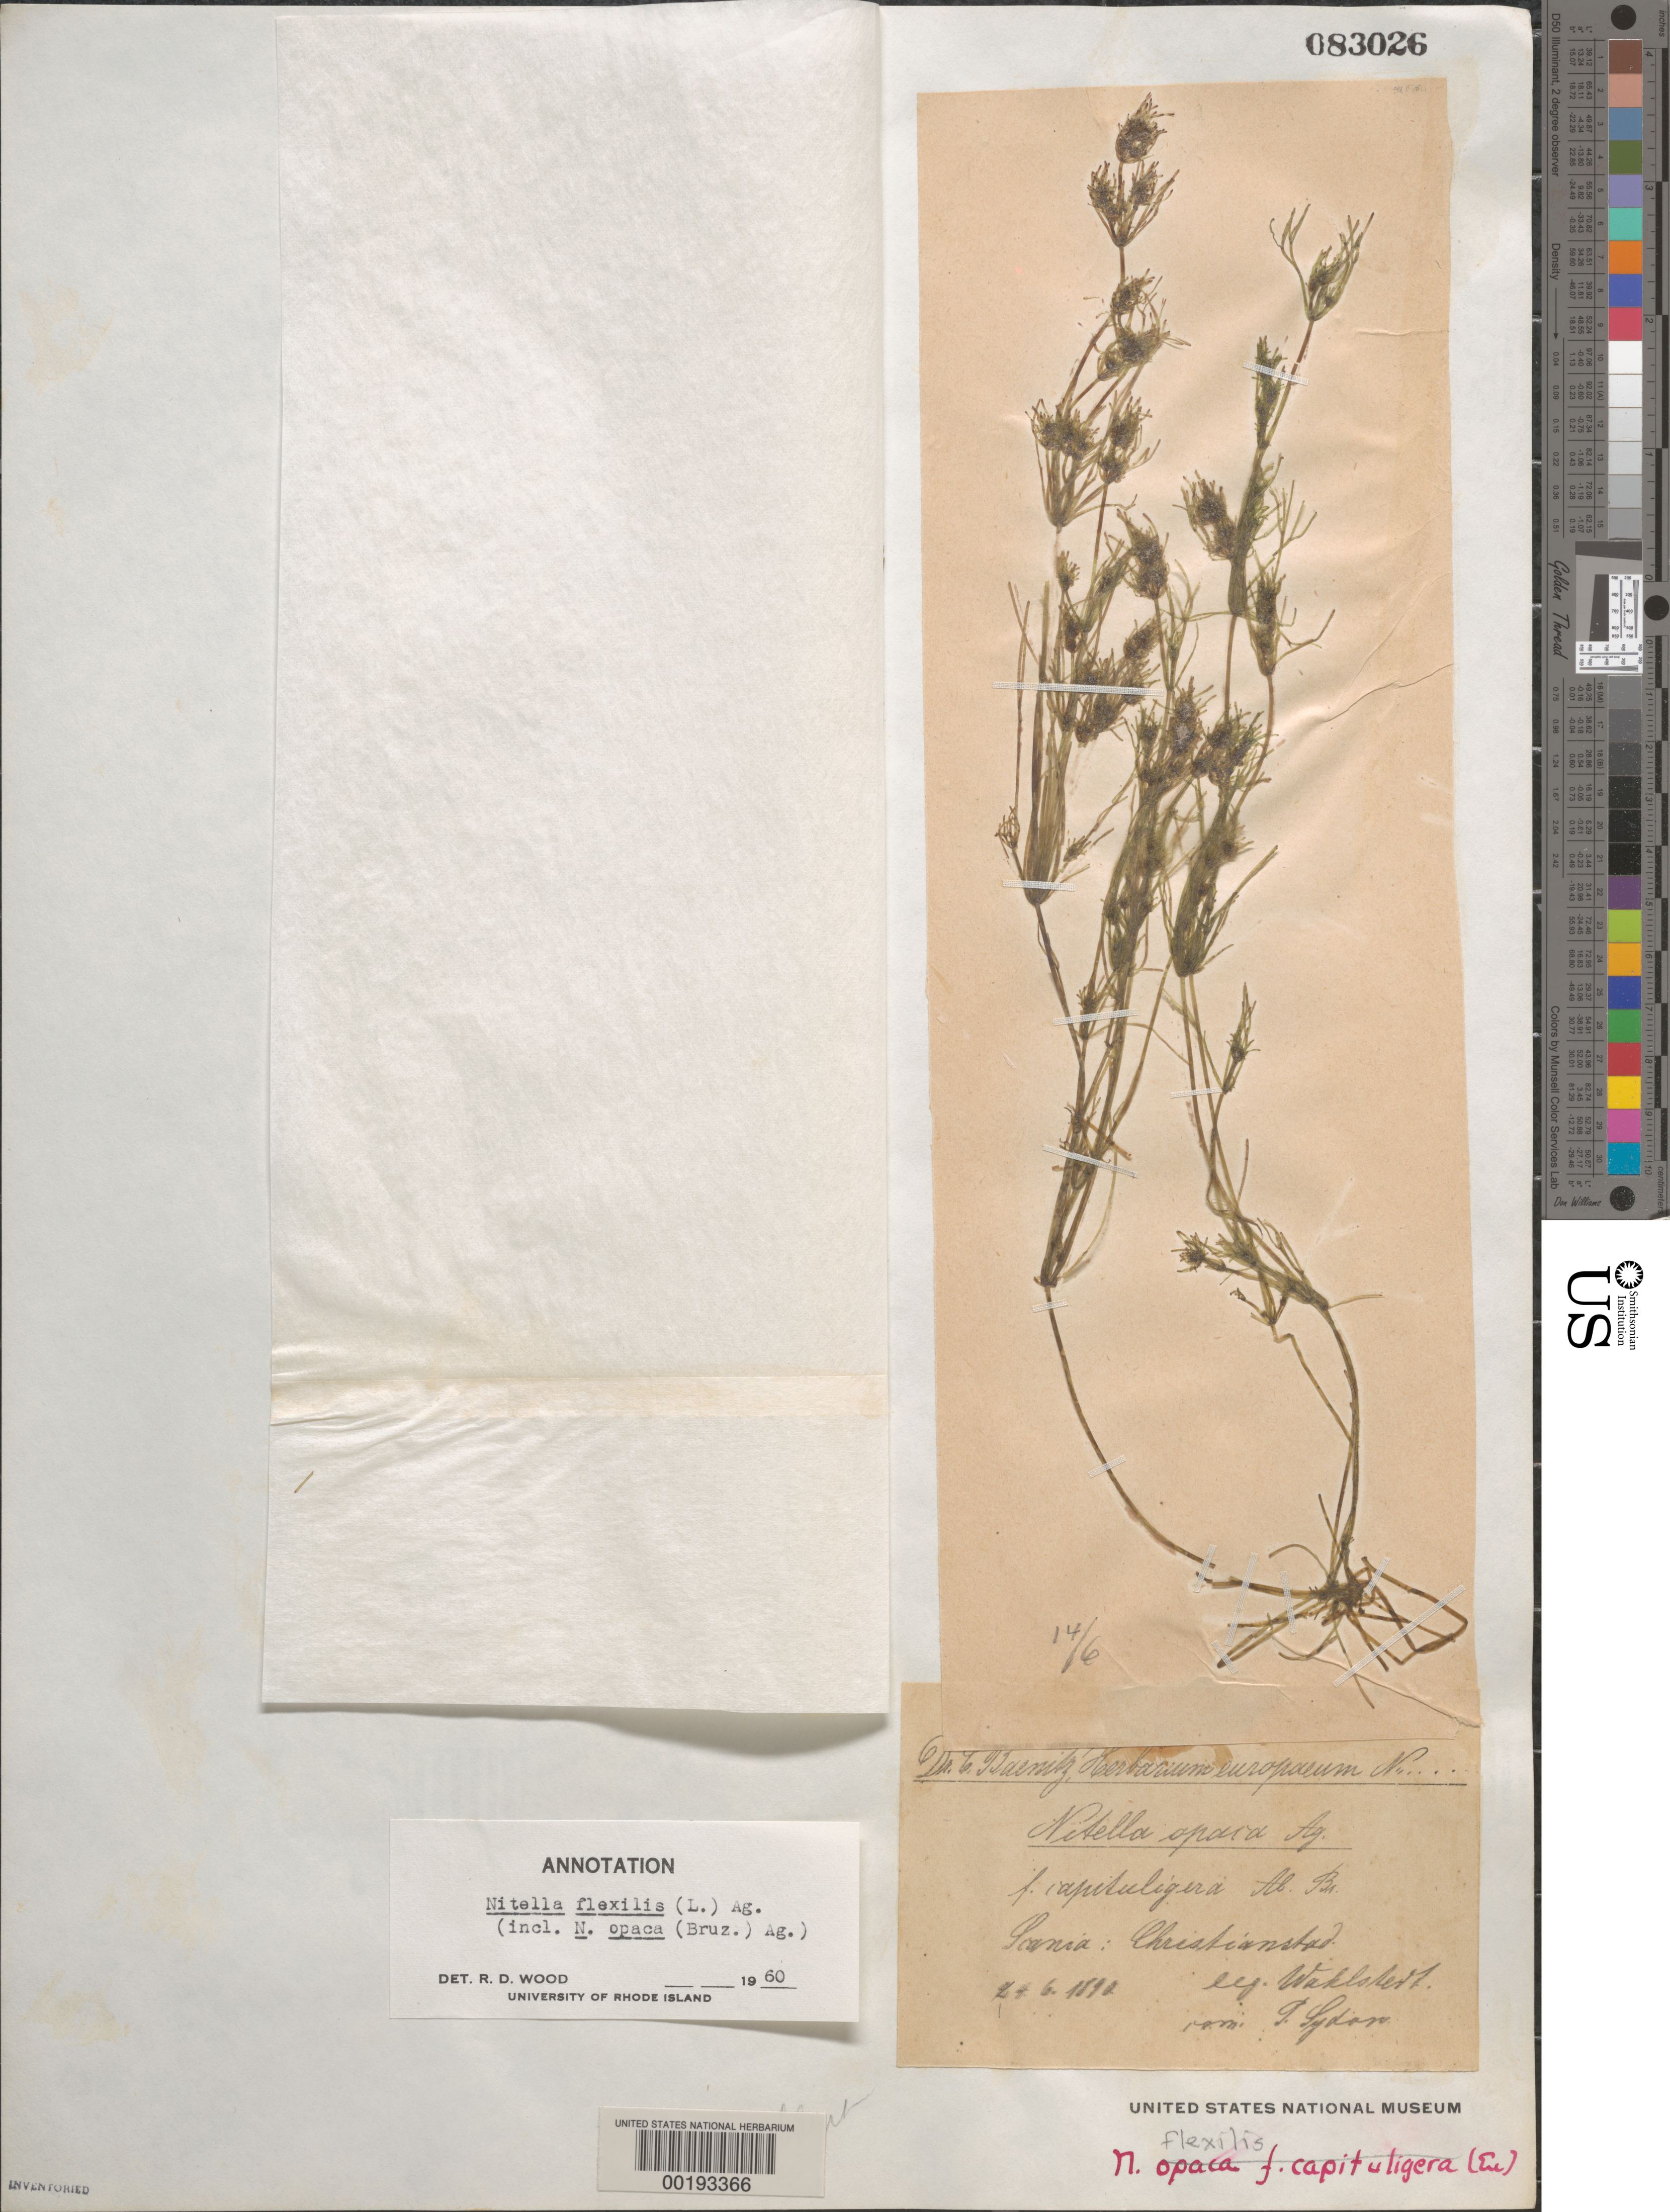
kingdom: Plantae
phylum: Charophyta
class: Charophyceae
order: Charales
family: Characeae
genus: Nitella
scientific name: Nitella flexilis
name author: (L.) C. Agardh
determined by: Wood, R. D.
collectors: L. J. Wahlstedt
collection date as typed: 14 Jun 1890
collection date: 1890-06-14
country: Sweden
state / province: Skåne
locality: Kristianstad (Christianstad), Skane (Scania)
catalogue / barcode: US 83026